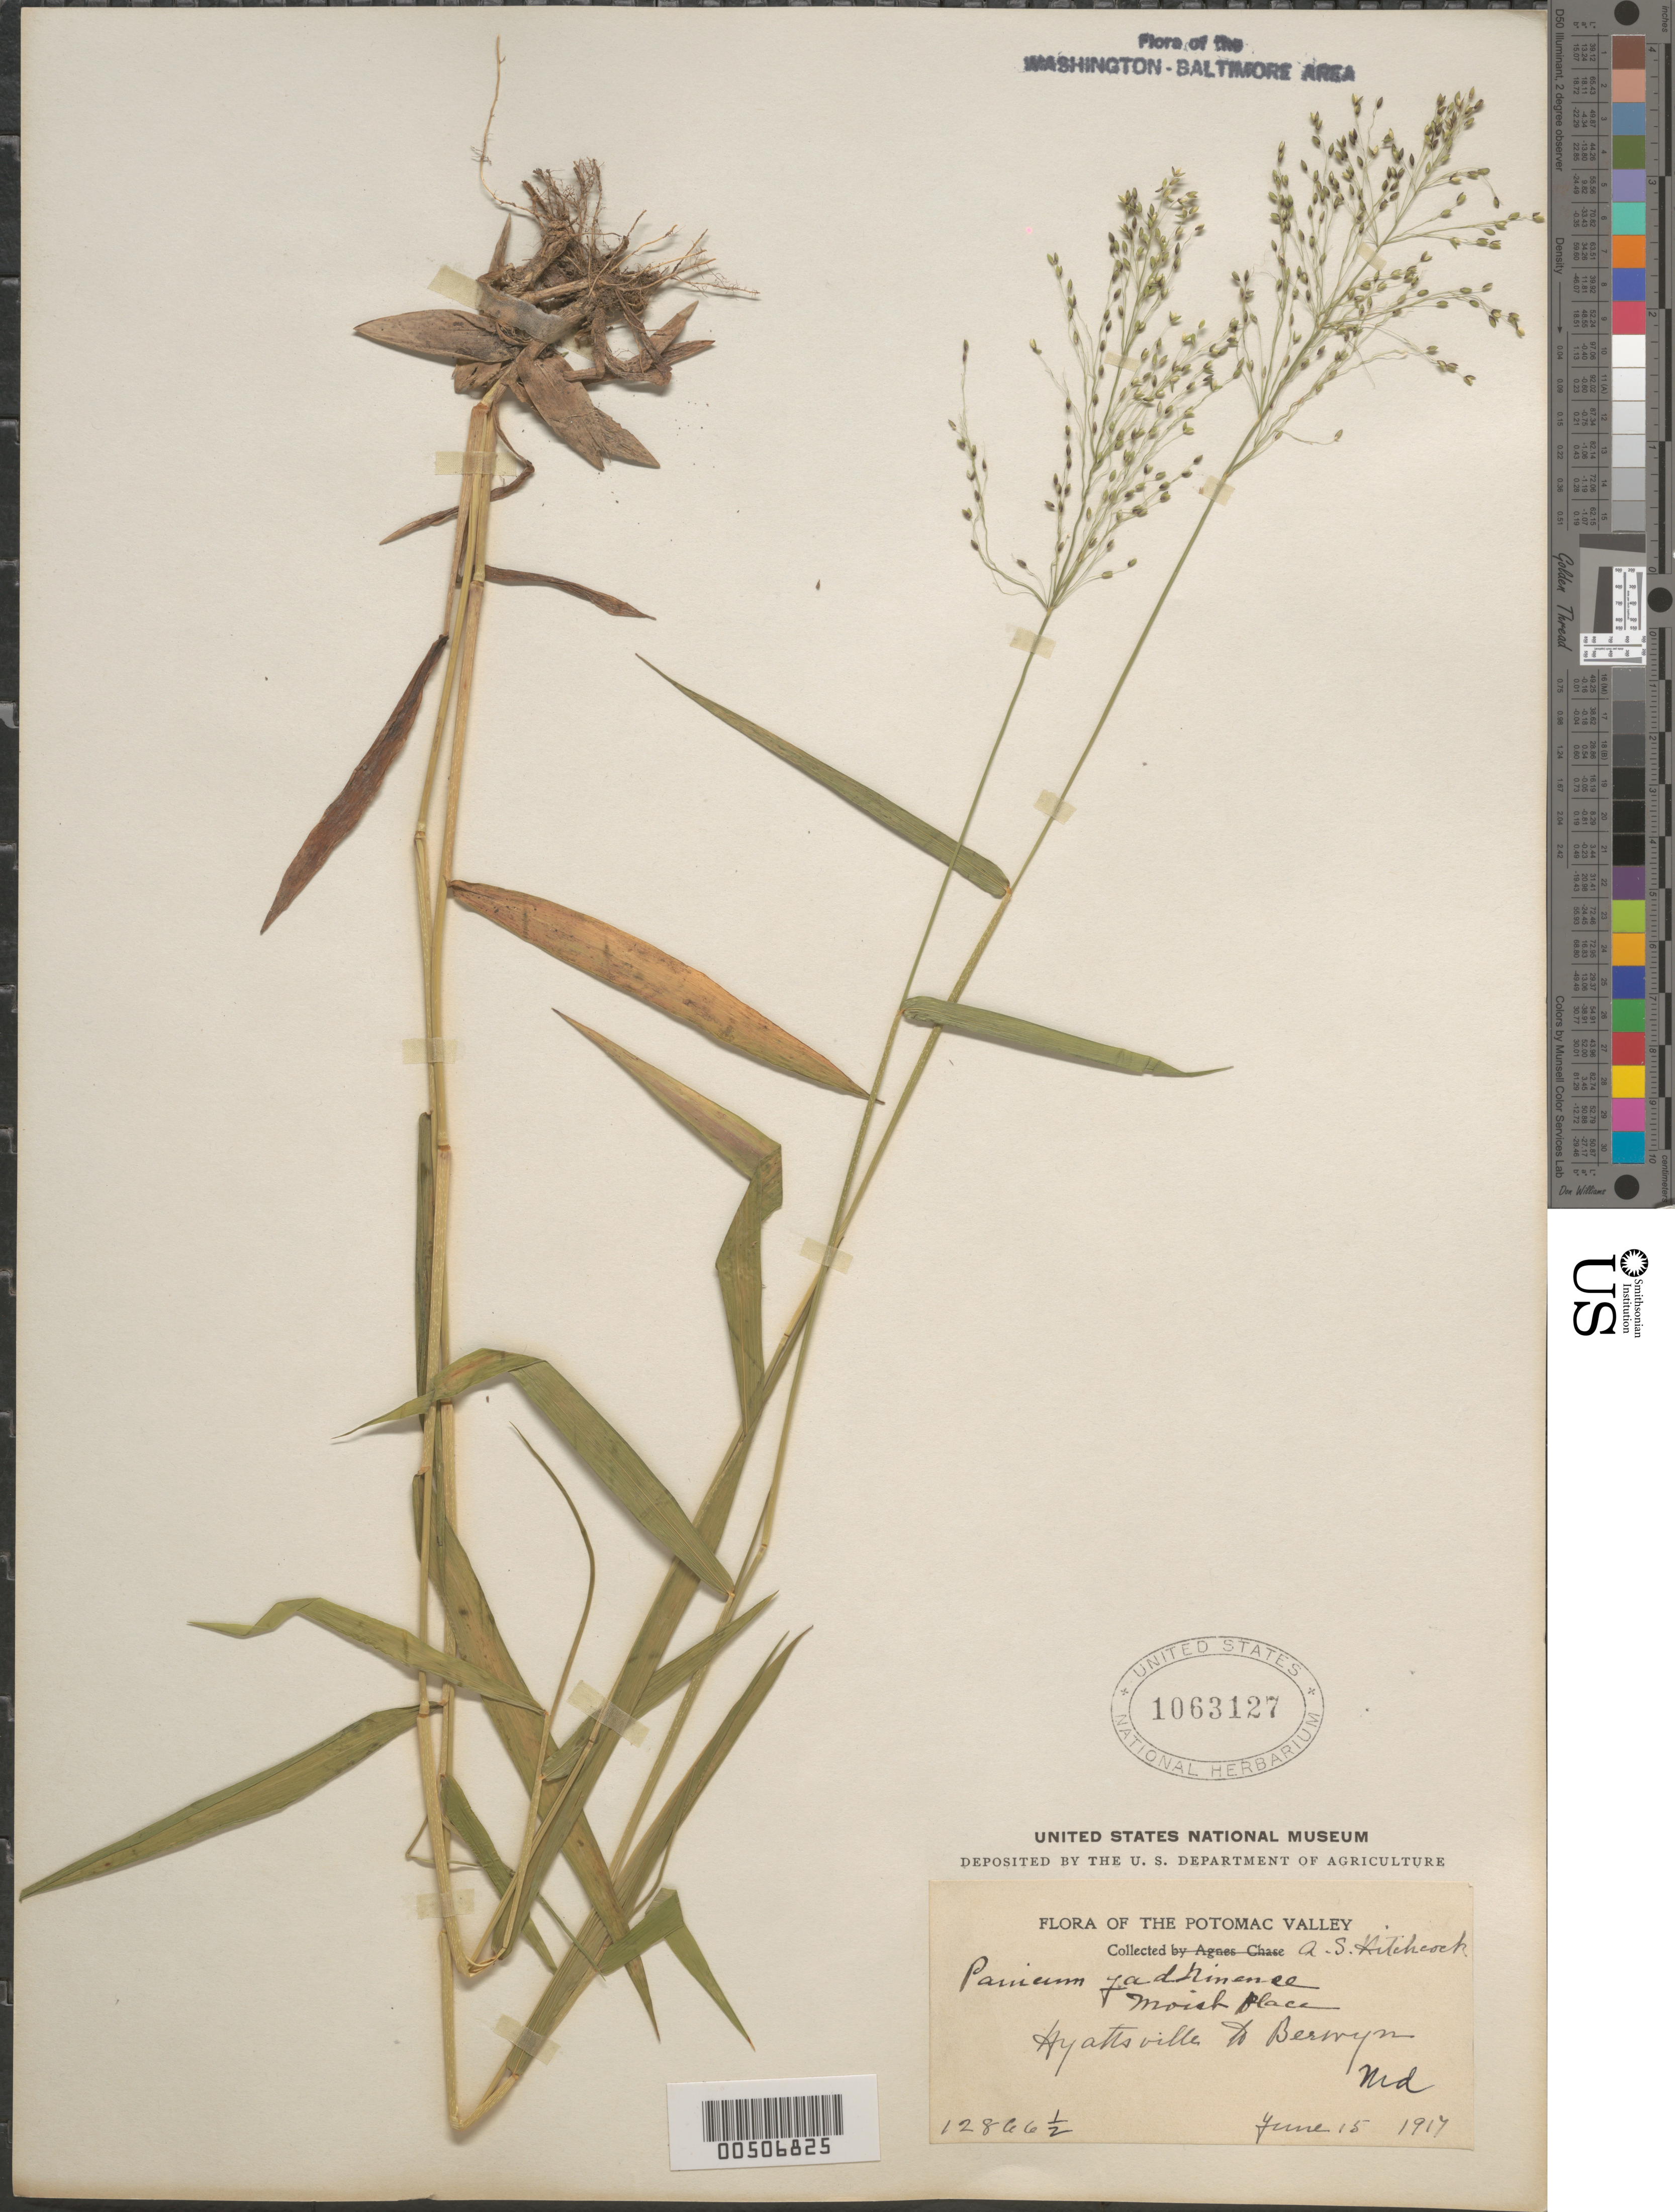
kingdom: Plantae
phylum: Tracheophyta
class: Liliopsida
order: Poales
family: Poaceae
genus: Dichanthelium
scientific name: Dichanthelium dichotomum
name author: (L.) Gould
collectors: A. S. Hitchcock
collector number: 12866.5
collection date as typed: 15 Jun 1917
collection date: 1917-06-15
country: United States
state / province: Maryland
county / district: Prince George's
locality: Hyattsville to Berwyn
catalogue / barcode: US 1063127